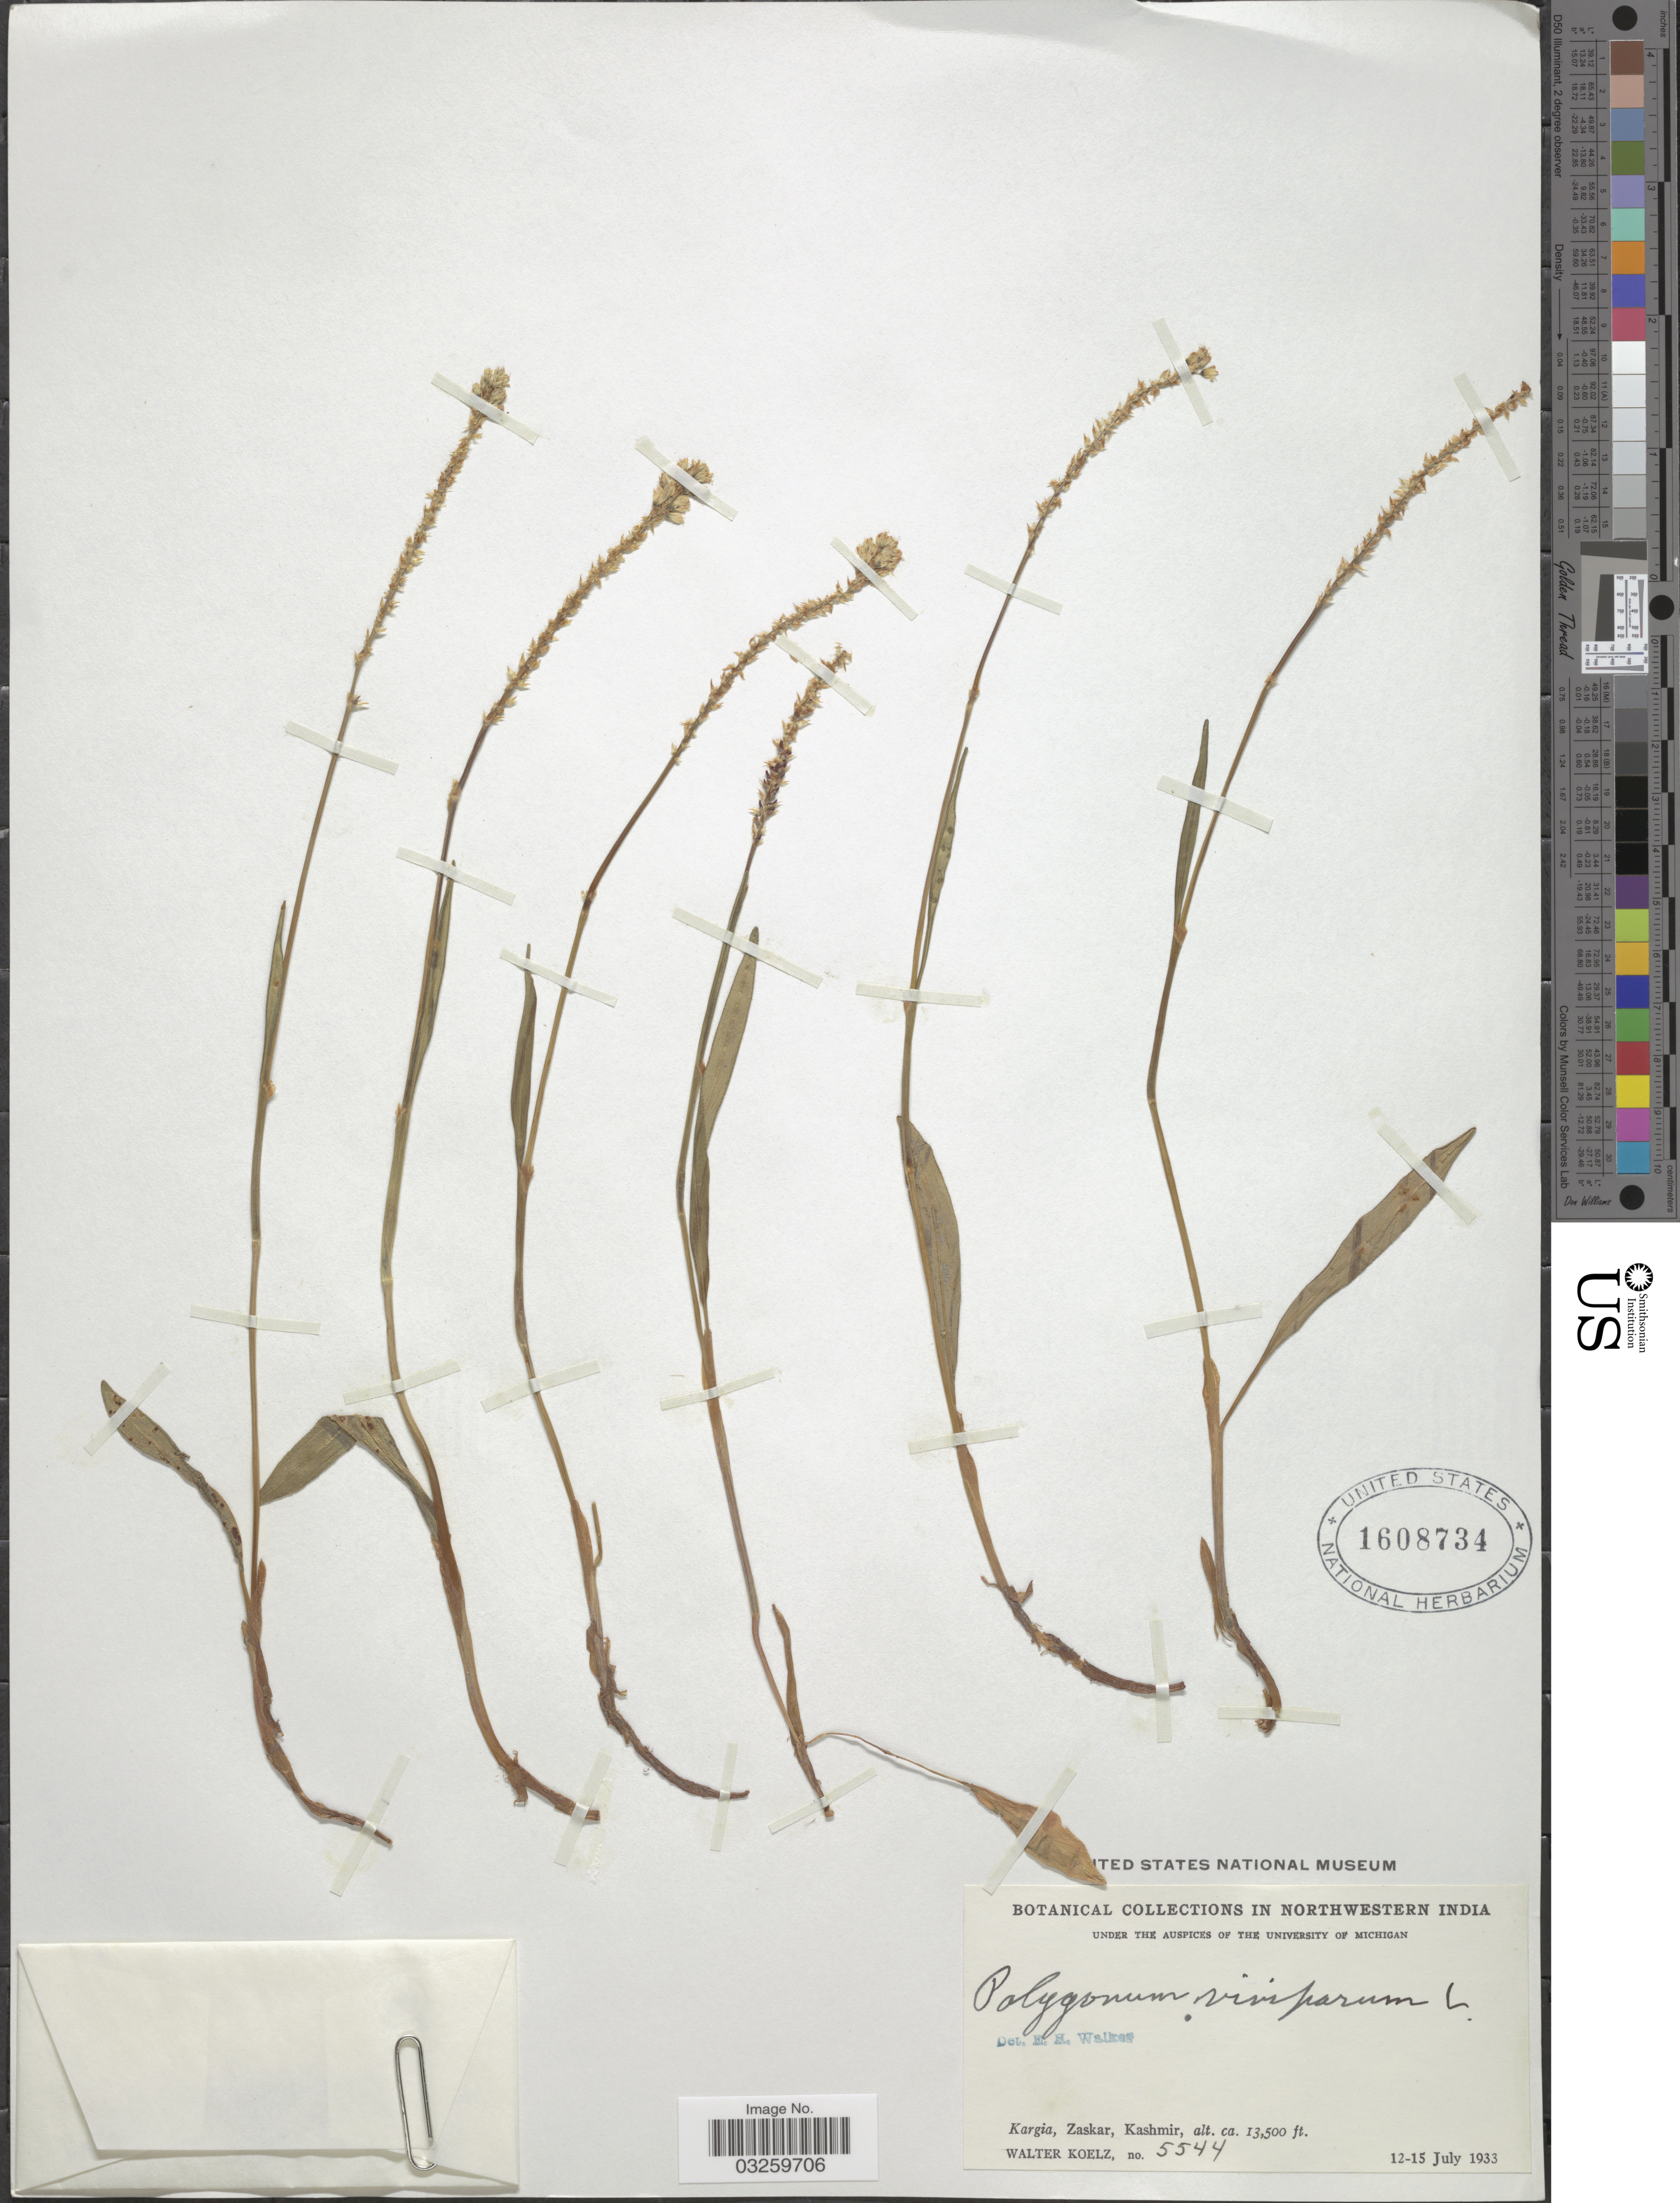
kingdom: Plantae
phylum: Tracheophyta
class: Magnoliopsida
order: Caryophyllales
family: Polygonaceae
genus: Bistorta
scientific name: Bistorta vivipara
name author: (L.) Delarbre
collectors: W. N. Koelz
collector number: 5544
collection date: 1933-07-12/1933-07-15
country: India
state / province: Jammu and Kashmir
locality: Northwestern India. Kargia, Zaskar, Kashmir.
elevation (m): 4115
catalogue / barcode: US 1608734